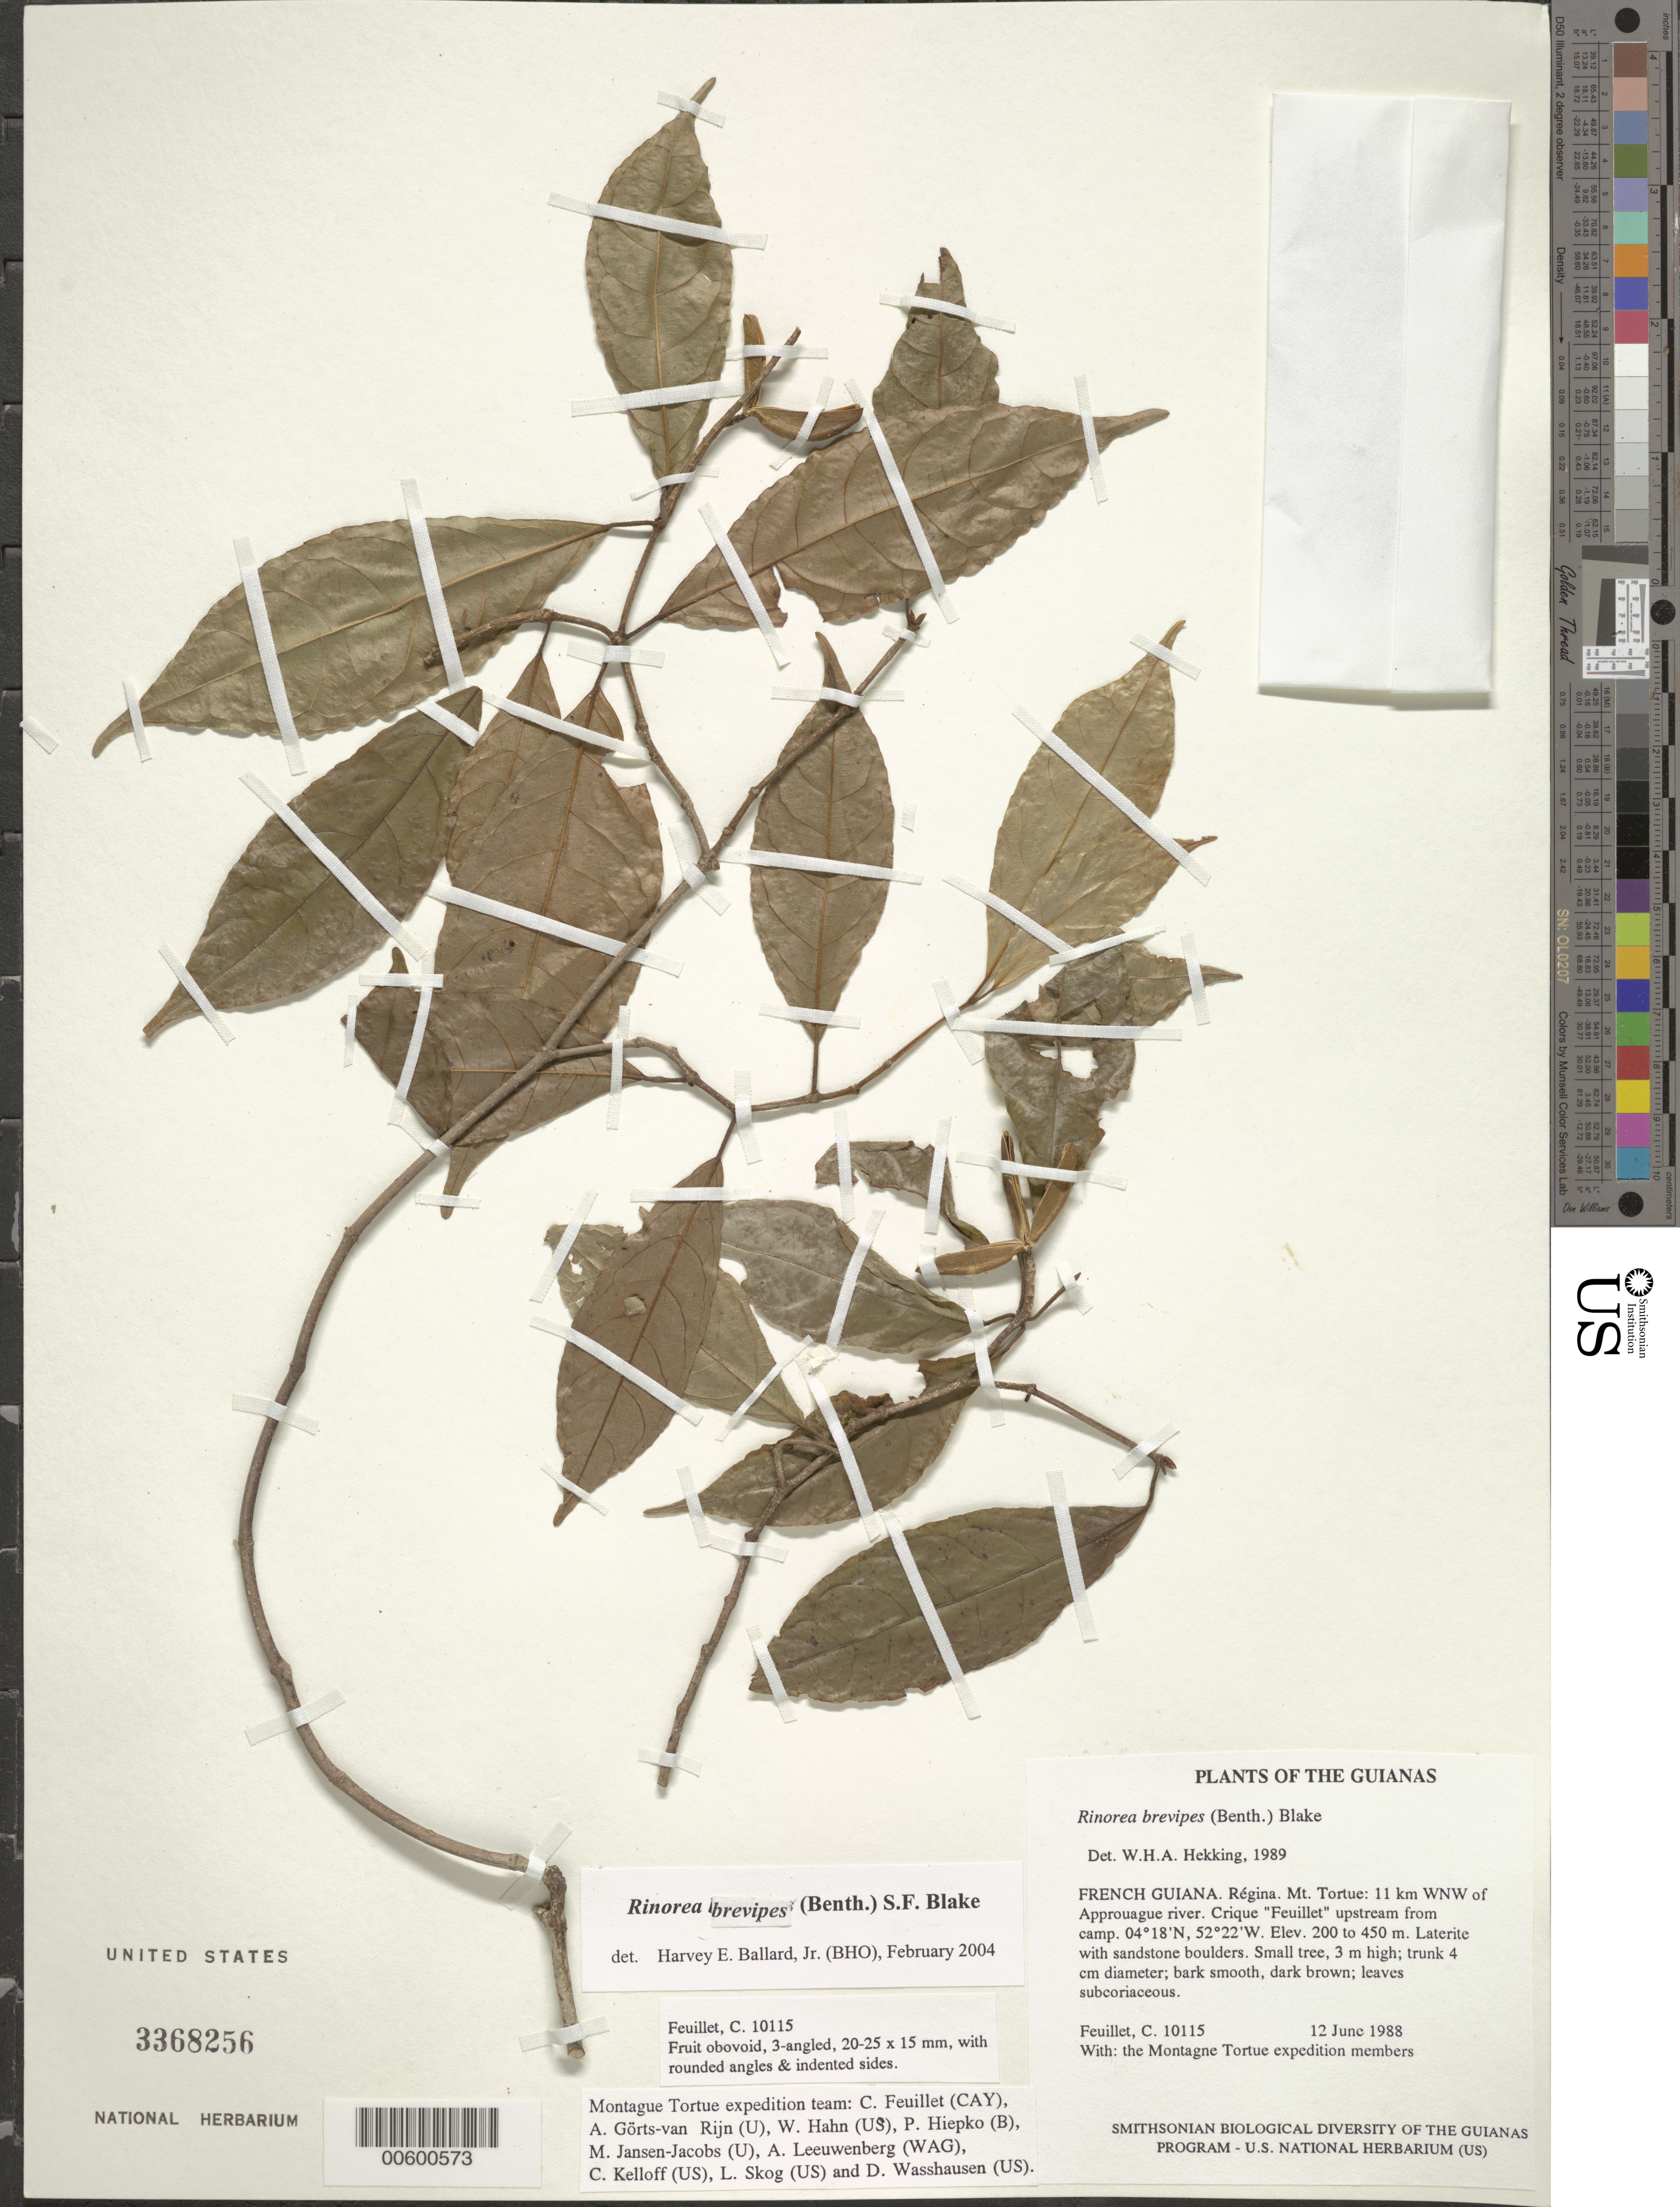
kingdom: Plantae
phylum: Tracheophyta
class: Magnoliopsida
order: Malpighiales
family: Violaceae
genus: Rinorea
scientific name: Rinorea amapensis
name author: Hekking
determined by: Hoyos-Gomez, S. E.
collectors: C. Feuillet & Montagne Torte Exped. members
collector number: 10115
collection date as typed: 12 June 1988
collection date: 1988-06-12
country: French Guiana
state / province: Cayenne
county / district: Regina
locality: Mt. Tortue: 11 km WNW of Approuague river. Crique "Feuillet" upstream from camp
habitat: Laterite with sandstone boulders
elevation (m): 200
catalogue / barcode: US 3368256